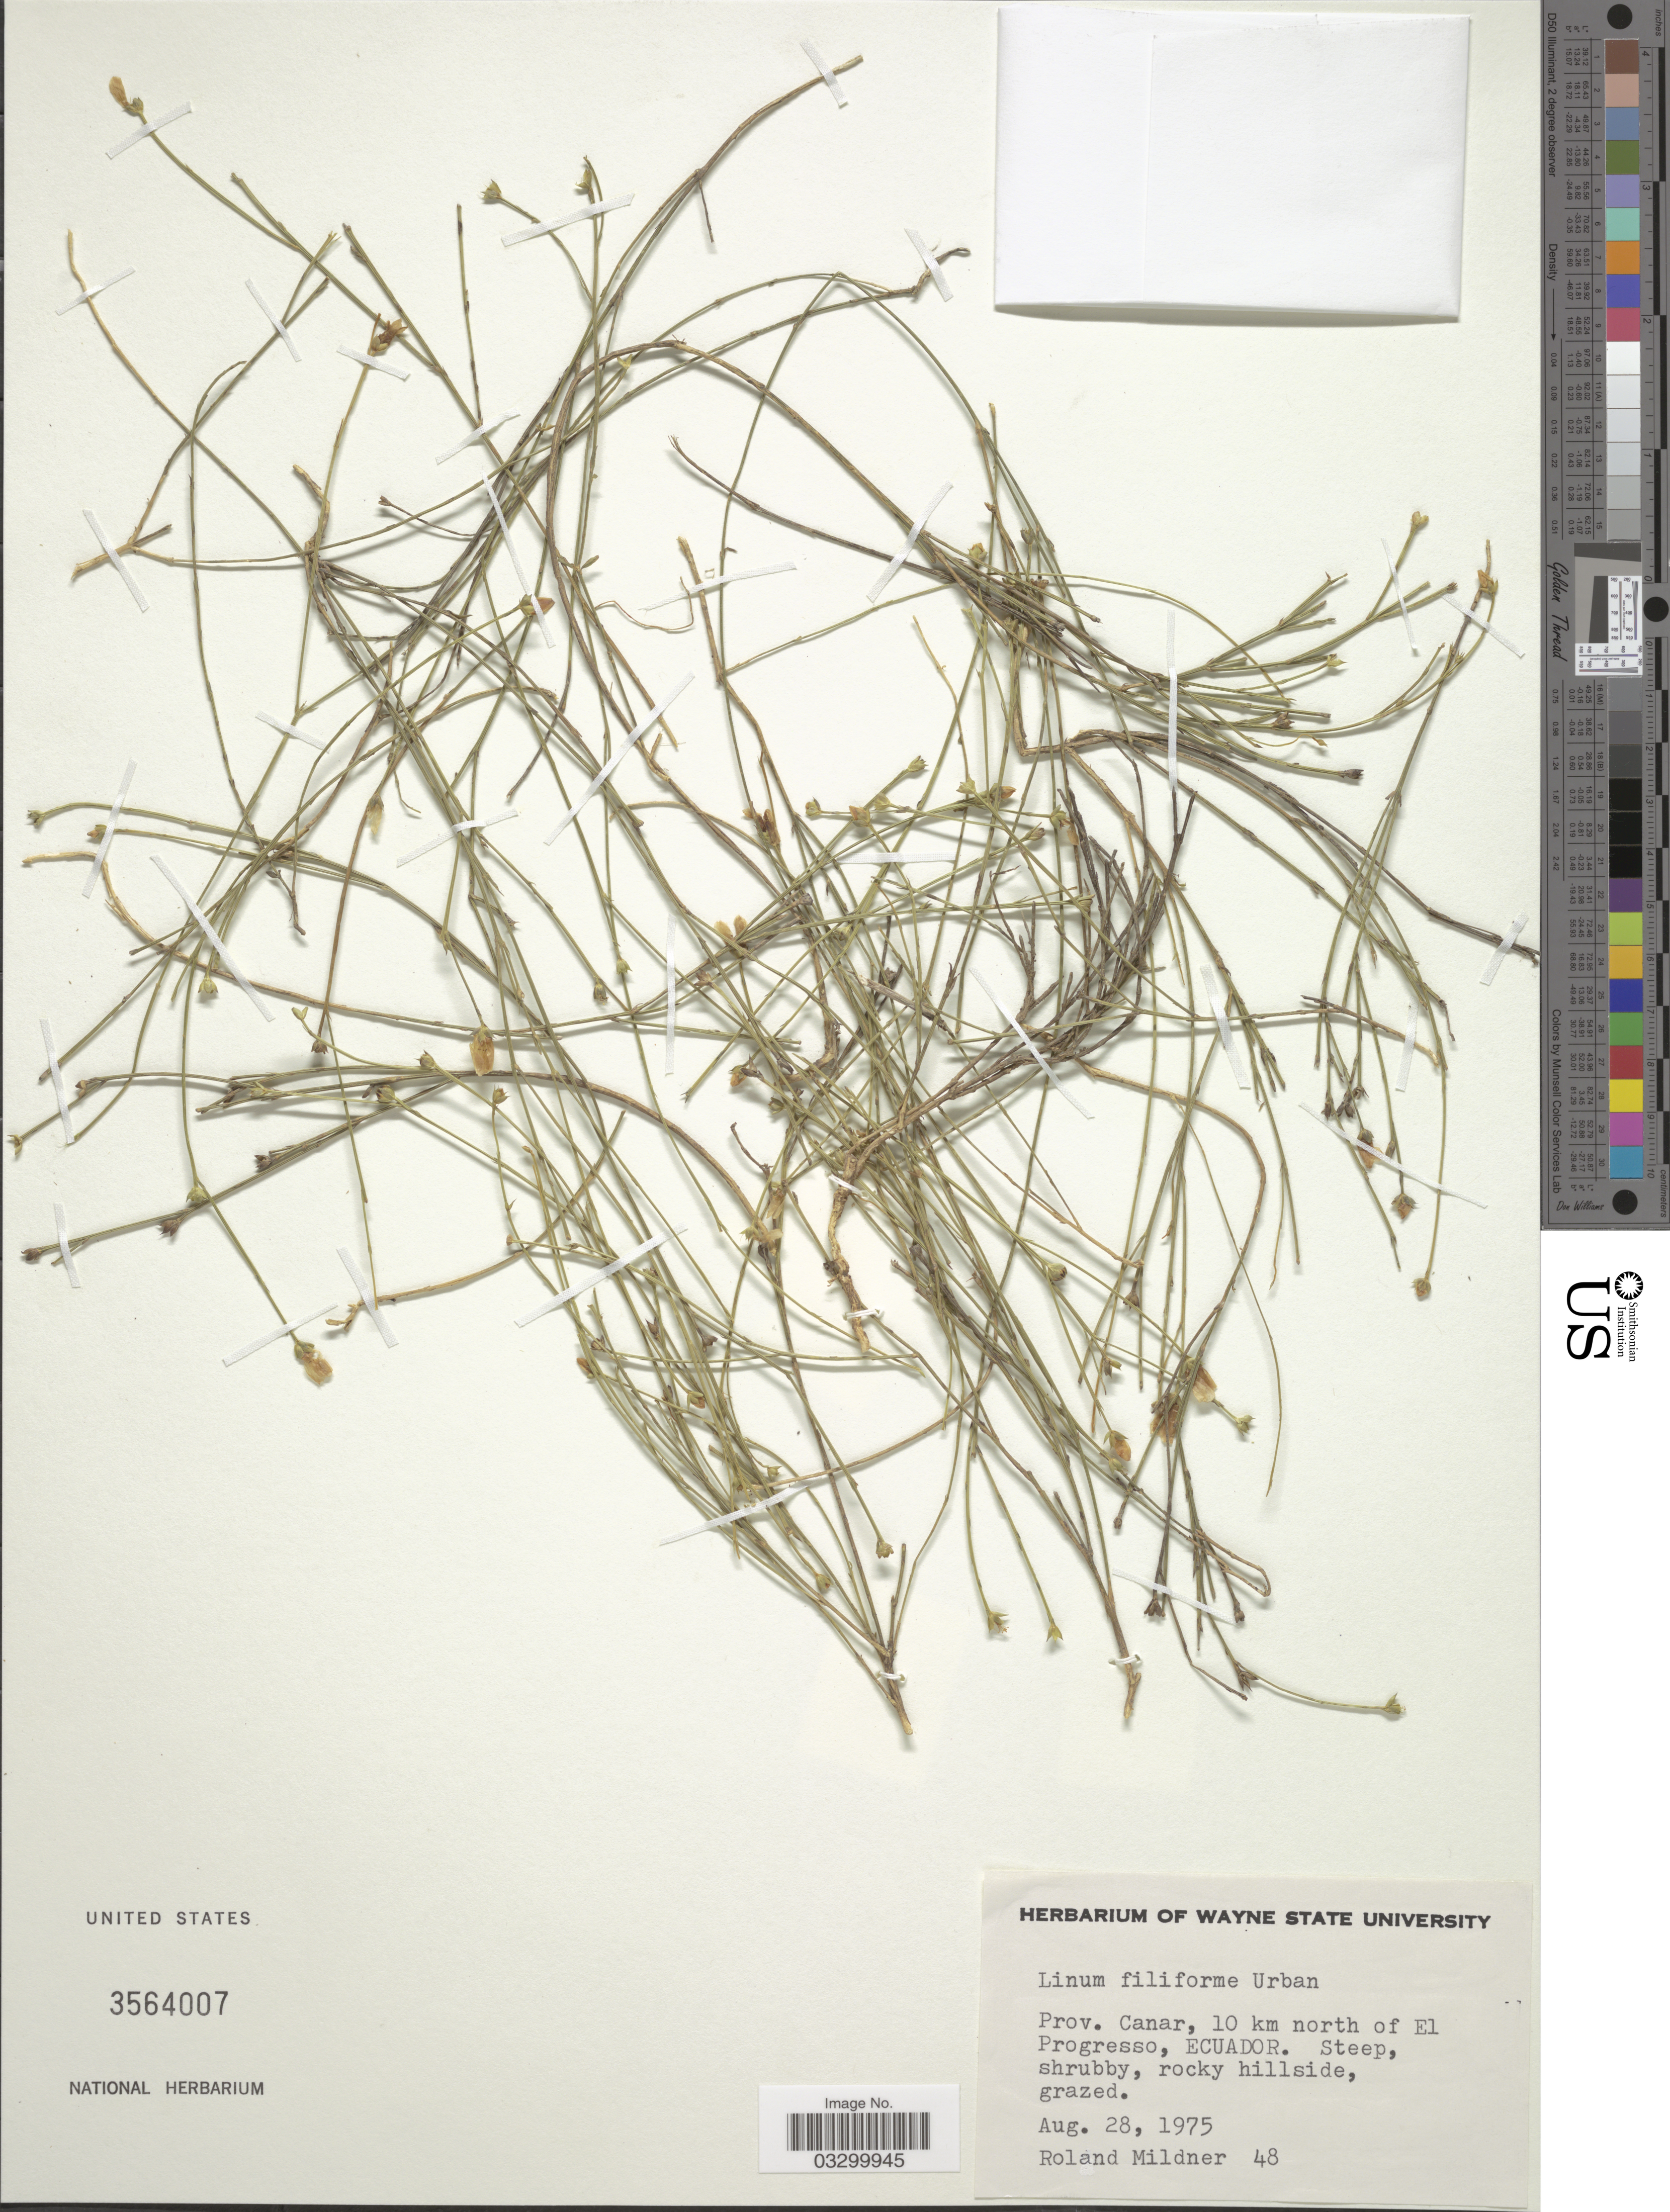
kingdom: Plantae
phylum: Tracheophyta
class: Magnoliopsida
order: Malpighiales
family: Linaceae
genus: Linum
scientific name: Linum filiforme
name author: Urb.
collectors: R. Mildner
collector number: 48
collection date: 1975-08-28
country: Ecuador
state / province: Cañar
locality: Prov. Canar, 10 km north of El Progresso.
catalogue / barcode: US 3564007